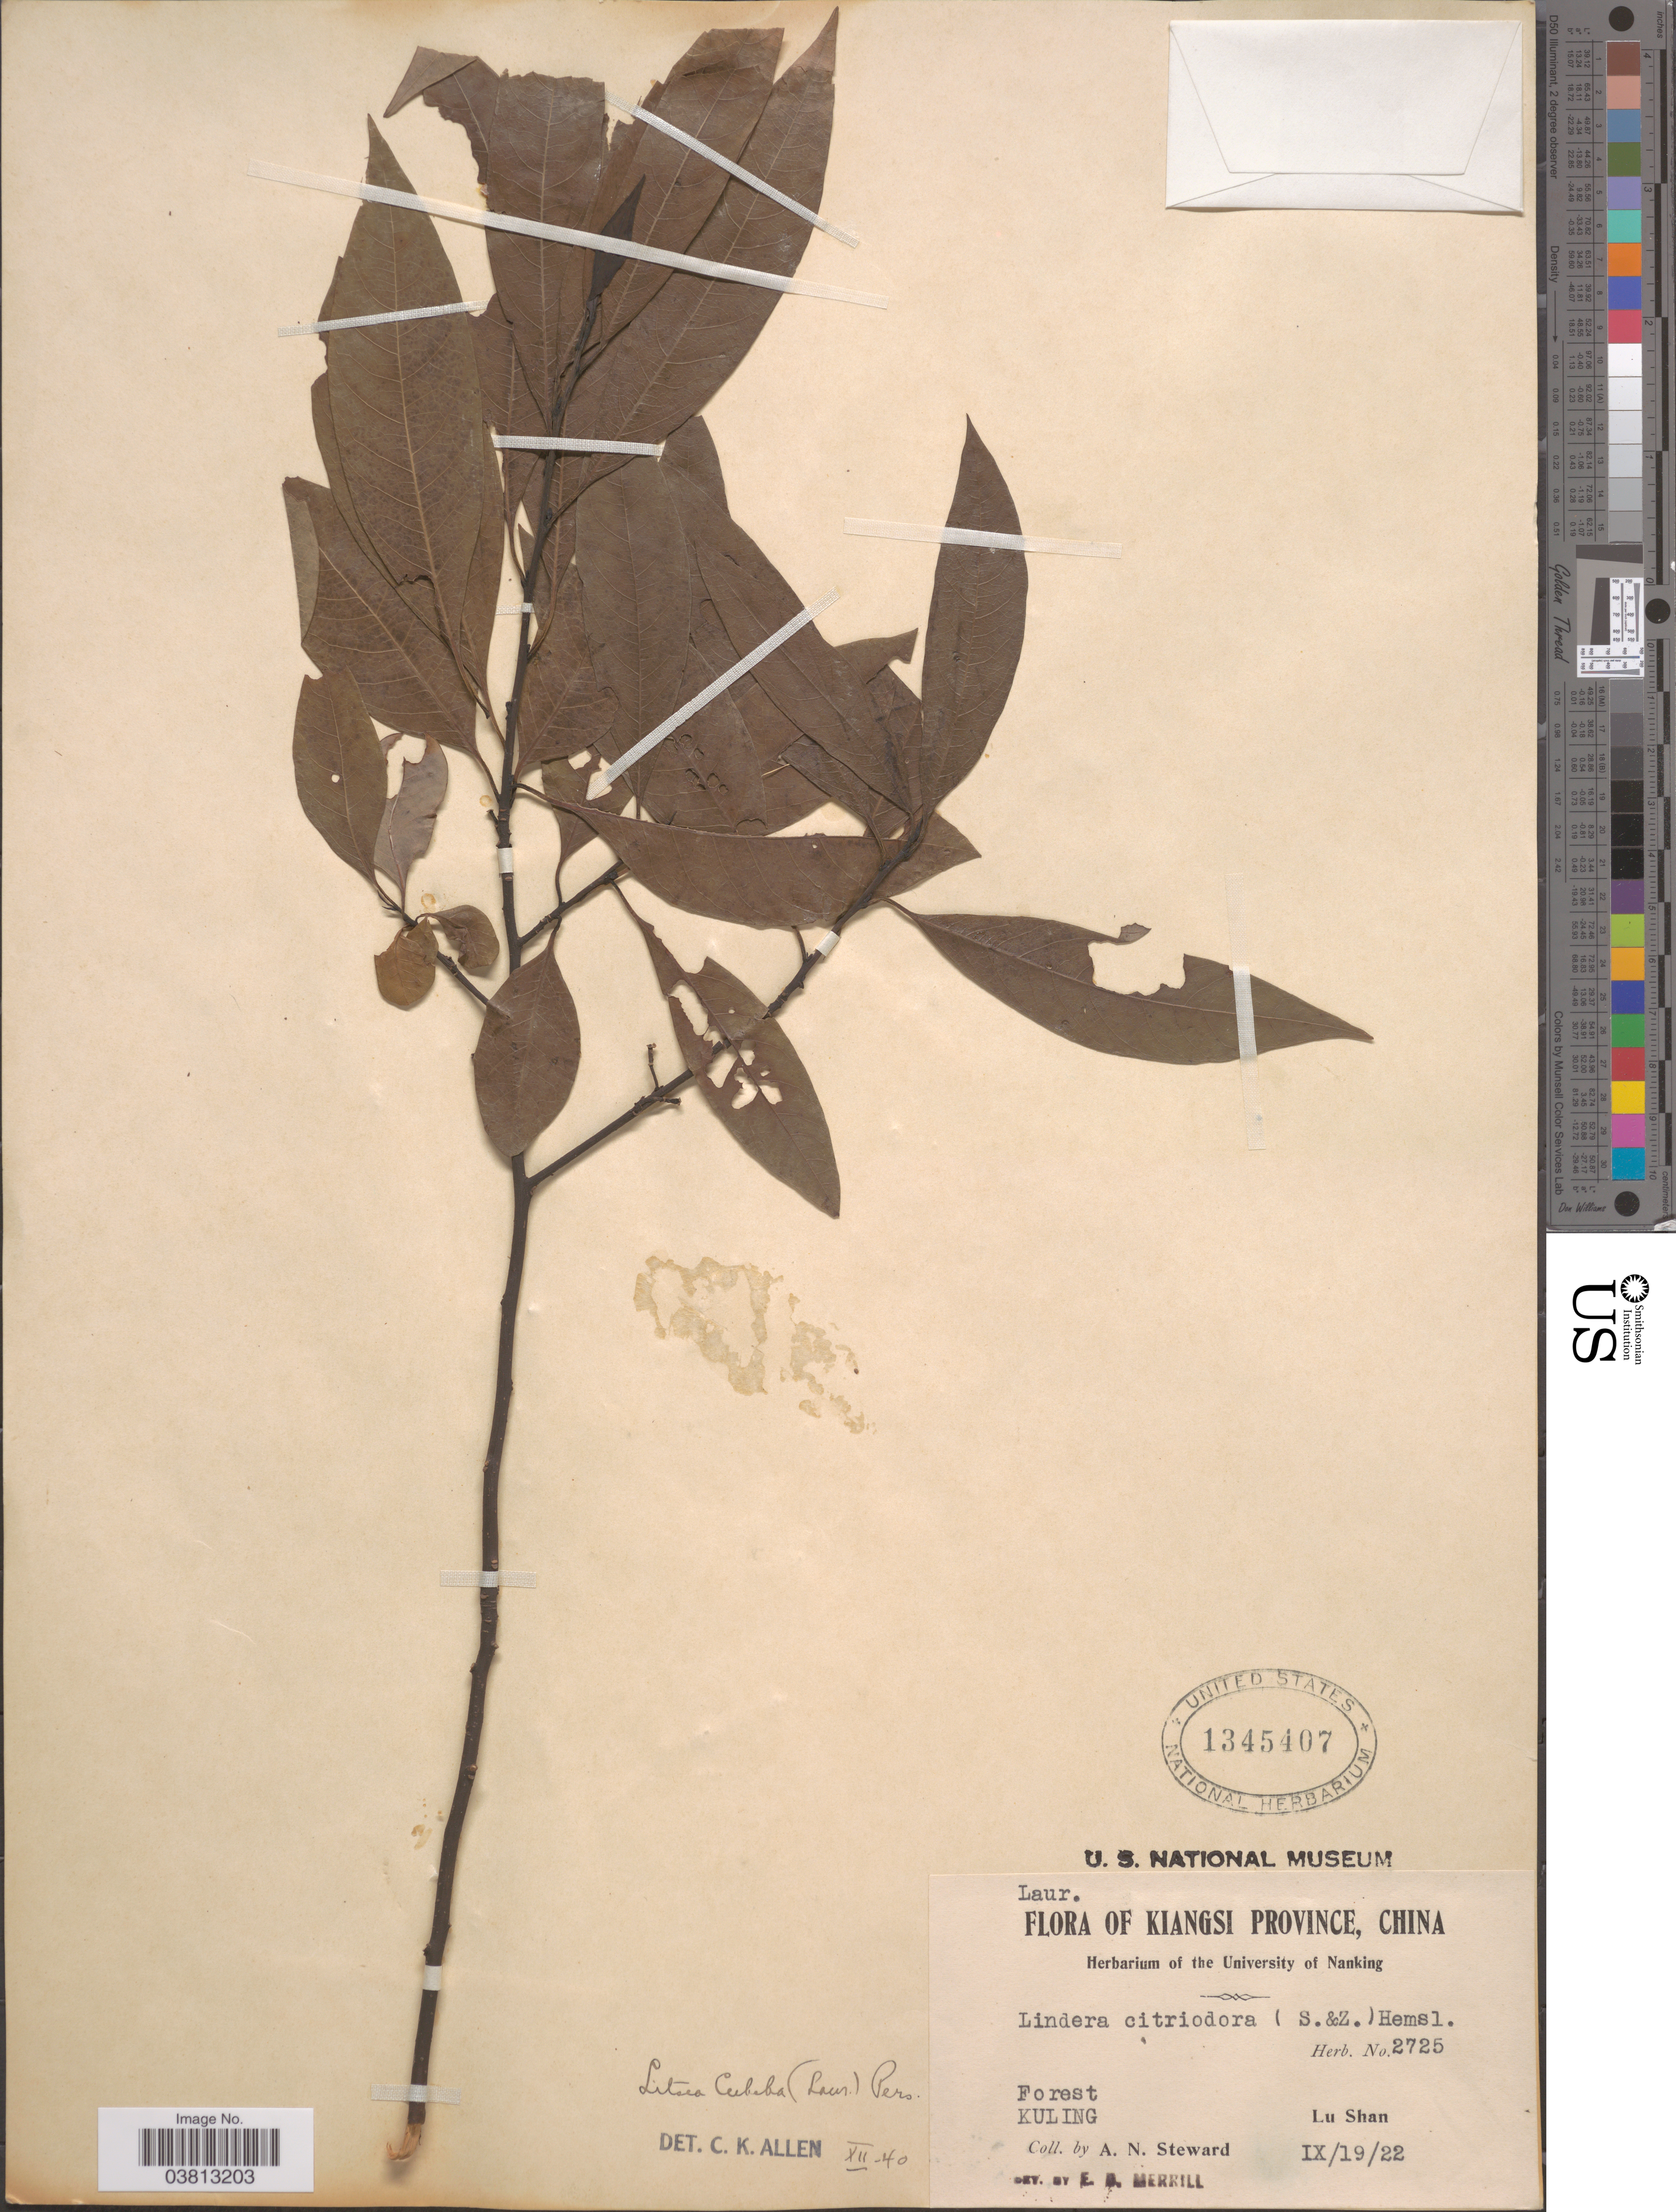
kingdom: Plantae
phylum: Tracheophyta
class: Magnoliopsida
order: Laurales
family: Lauraceae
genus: Litsea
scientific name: Litsea cubeba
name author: (Lour.) Pers.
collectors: A. N. Steward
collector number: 2725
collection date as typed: Transcribed d/m/y: 19/9/22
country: China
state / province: Jiangxi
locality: Kiangsi Province. Forest Kuling. Lu Shan.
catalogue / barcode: US 1345407